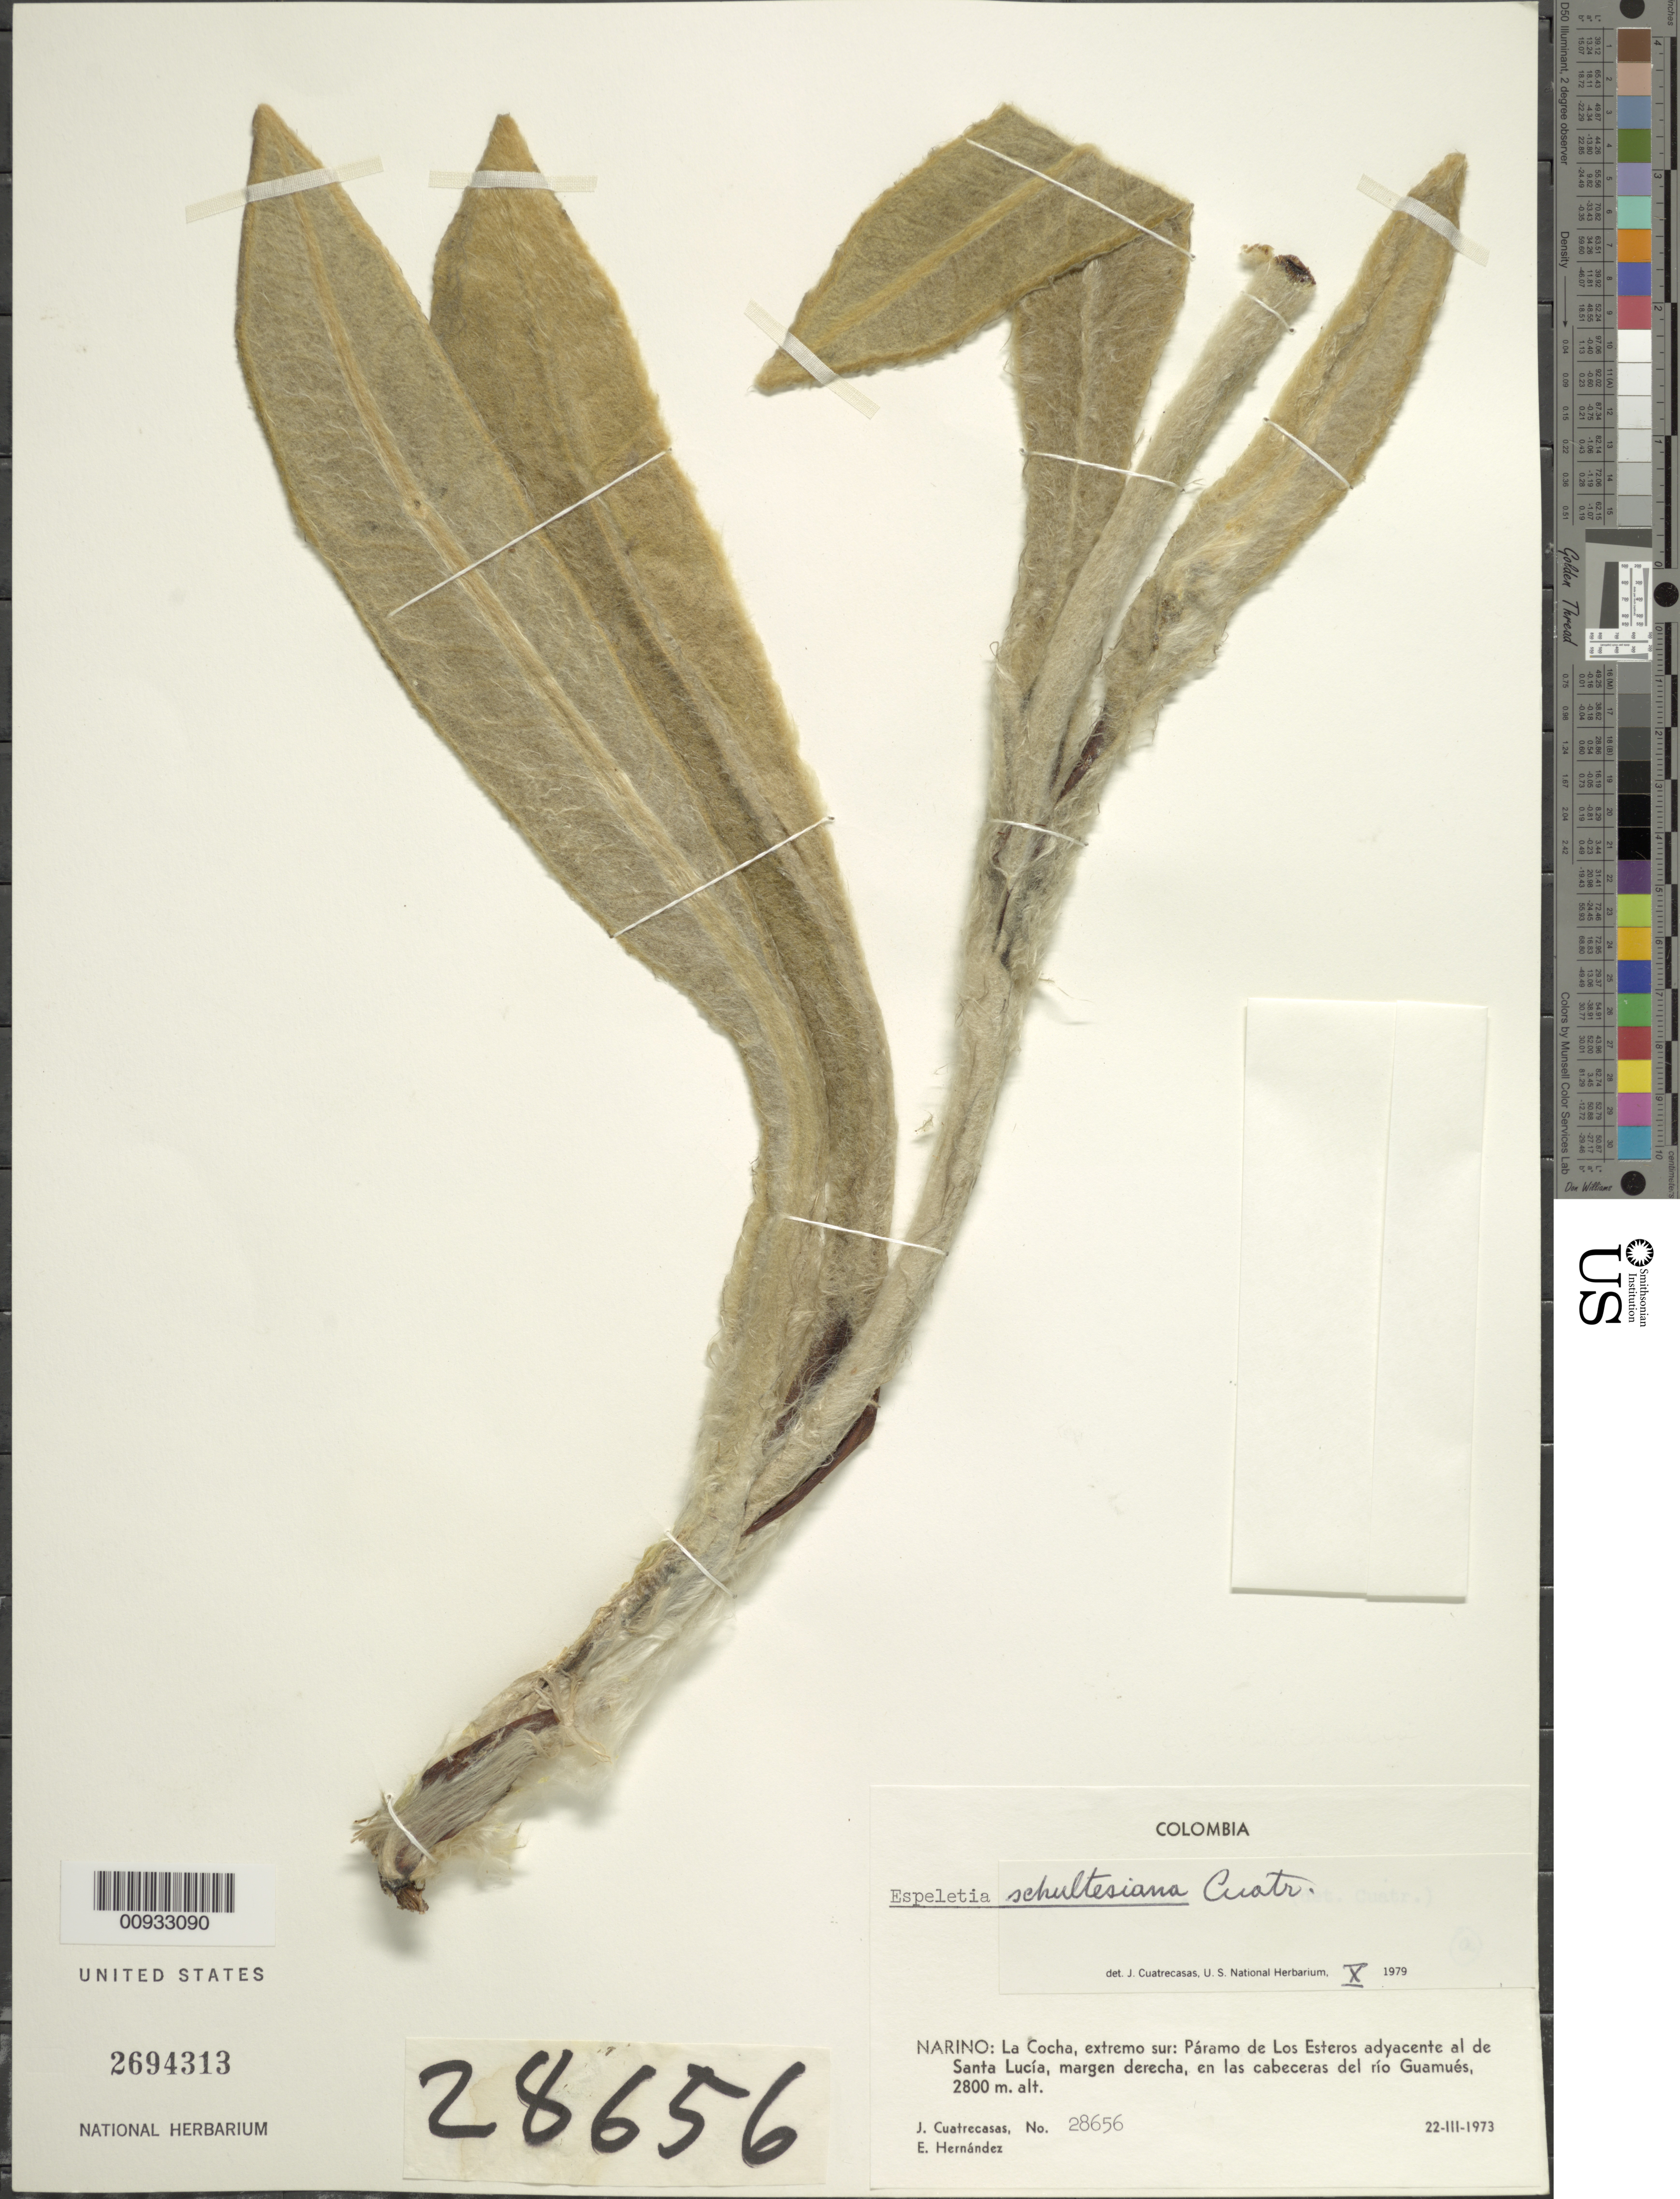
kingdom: Plantae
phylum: Tracheophyta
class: Magnoliopsida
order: Asterales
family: Asteraceae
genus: Espeletia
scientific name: Espeletia schultesiana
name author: Cuatrec.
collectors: J. Cuatrecasas & E. Hernández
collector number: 28656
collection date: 1973-03-22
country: Colombia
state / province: Nariño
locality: La Cocha, extremo sur, Paramo de Los Esteros adyacente al de Santa Lucia, margen derecha, en las cabeceras del rio Guamues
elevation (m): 2800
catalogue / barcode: US 2694313